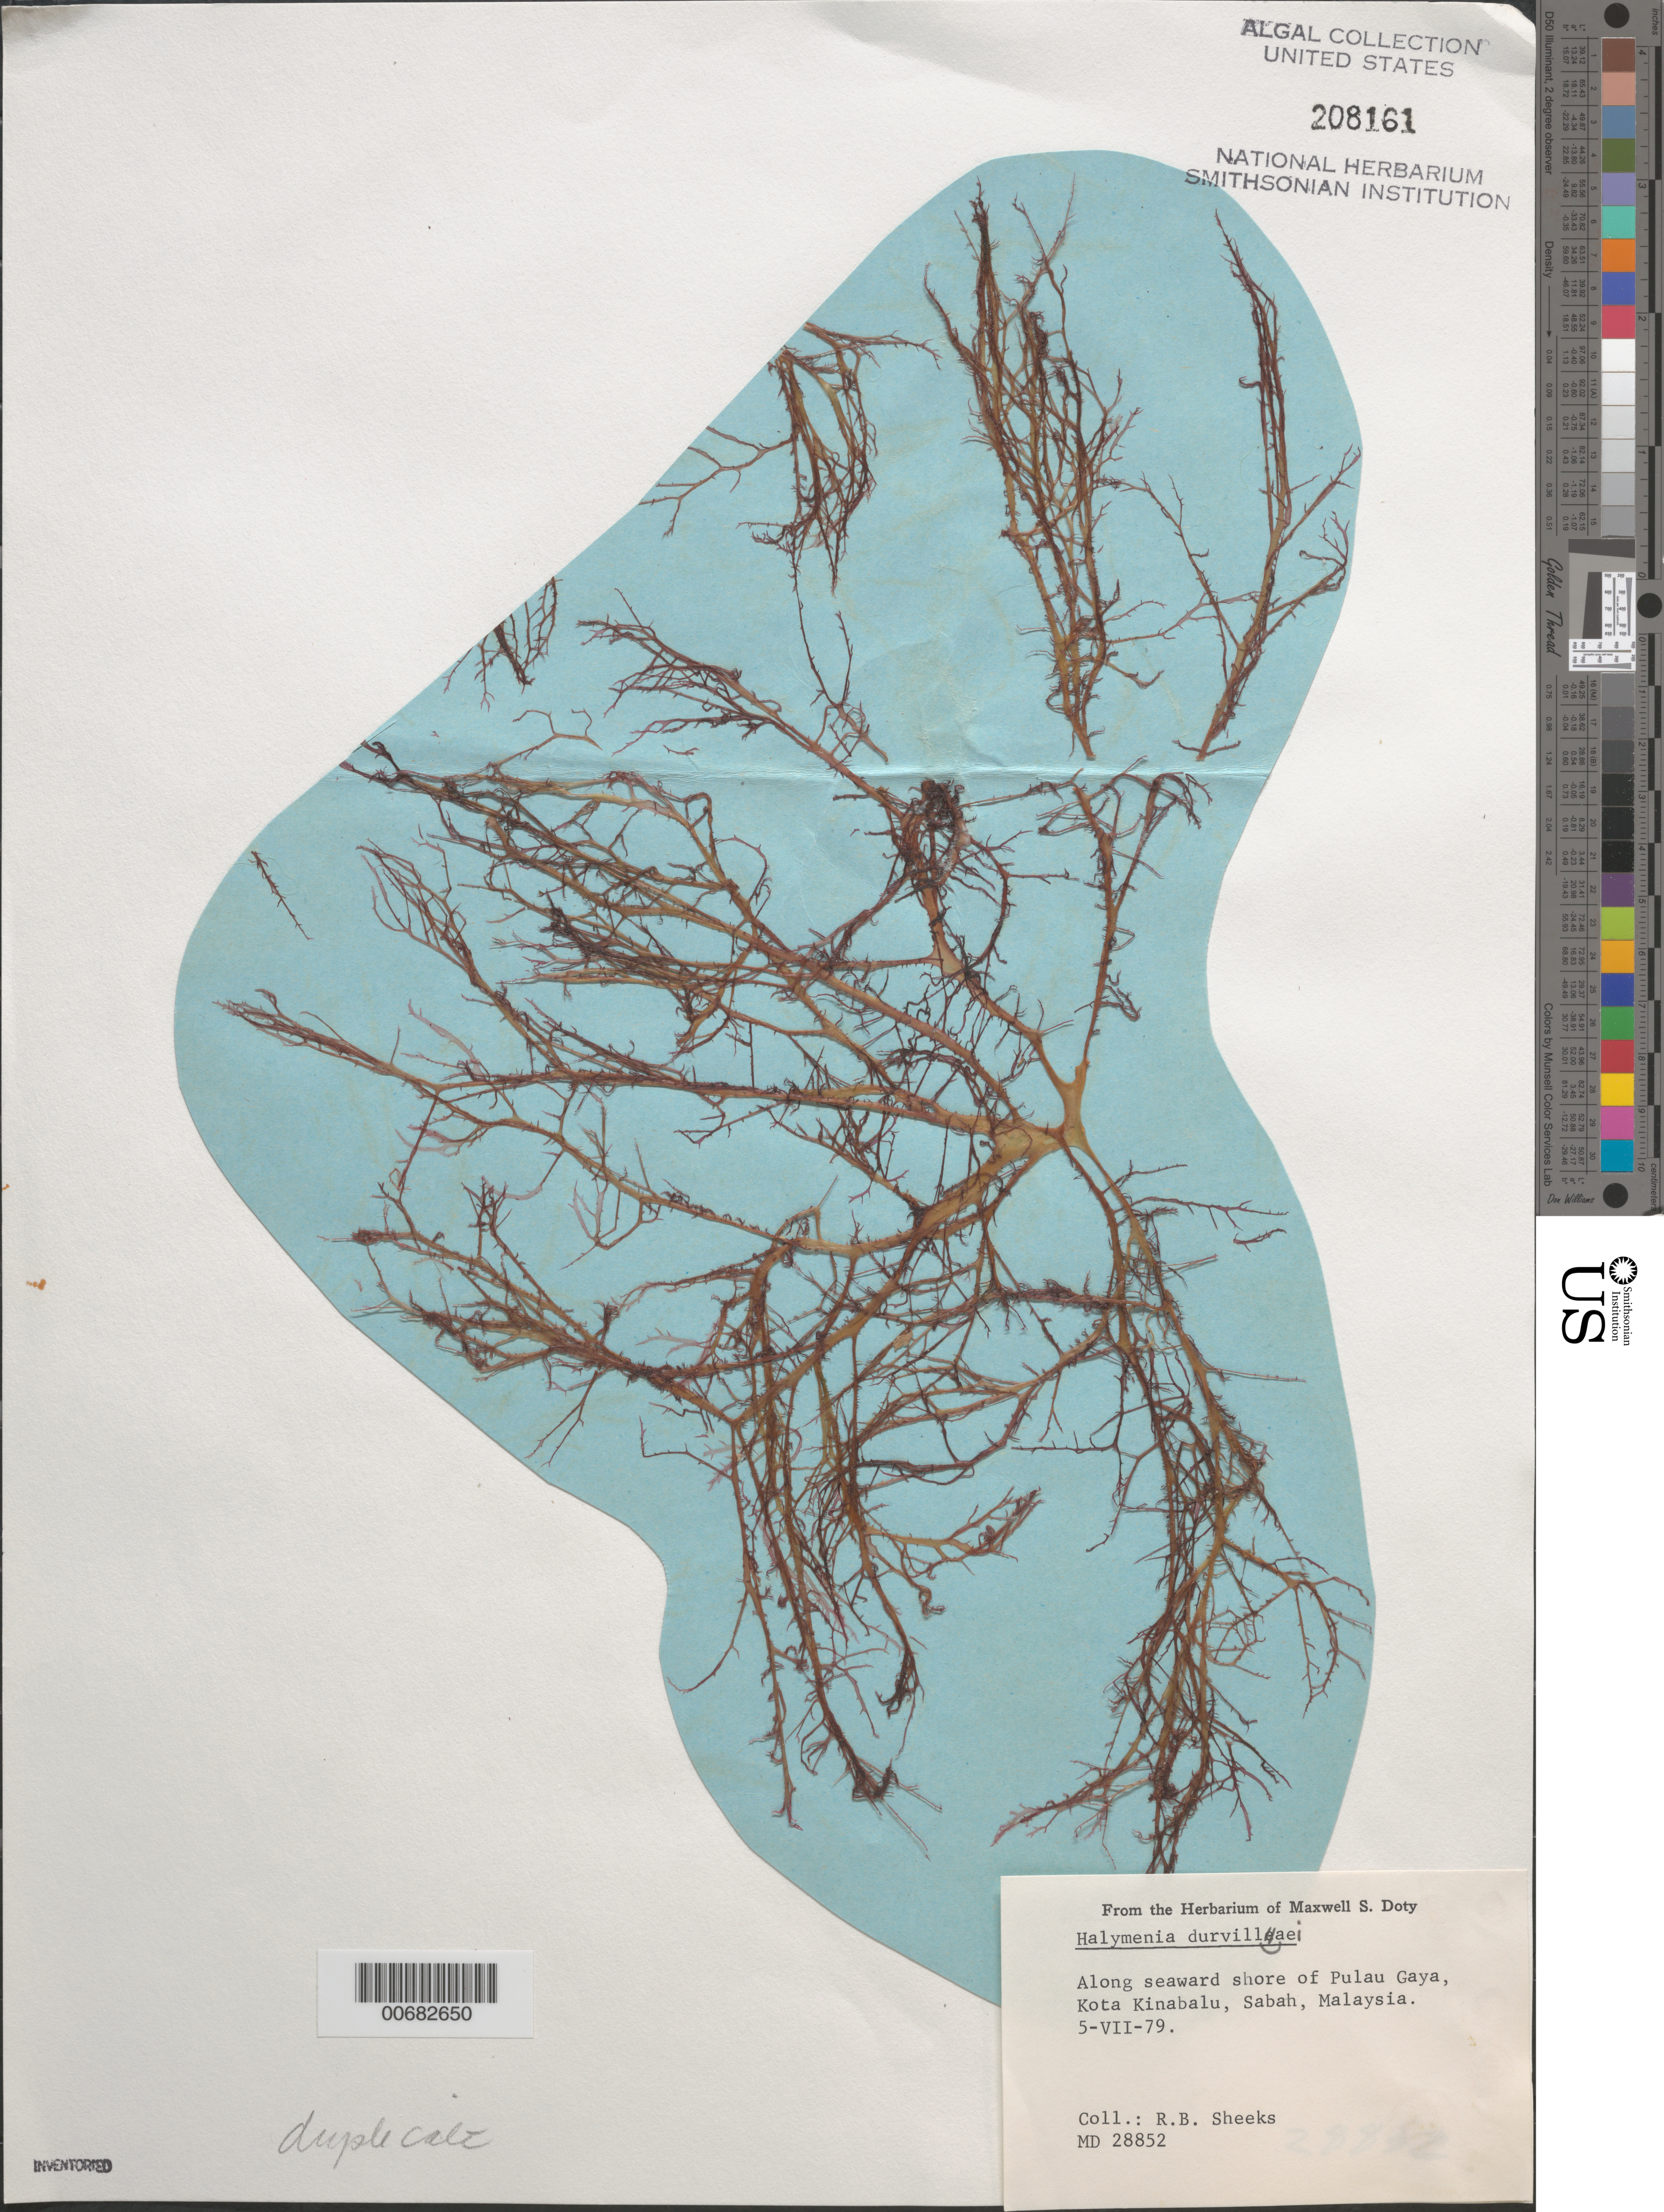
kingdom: Plantae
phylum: Rhodophyta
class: Florideophyceae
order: Halymeniales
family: Halymeniaceae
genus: Halymenia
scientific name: Halymenia durvillaei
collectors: R. Sheeks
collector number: MSD 28852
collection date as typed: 05 Jul 1979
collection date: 1979-07-05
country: Malaysia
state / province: Sabah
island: Pulau Gaya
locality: Kota Kinabalu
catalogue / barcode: US 208161